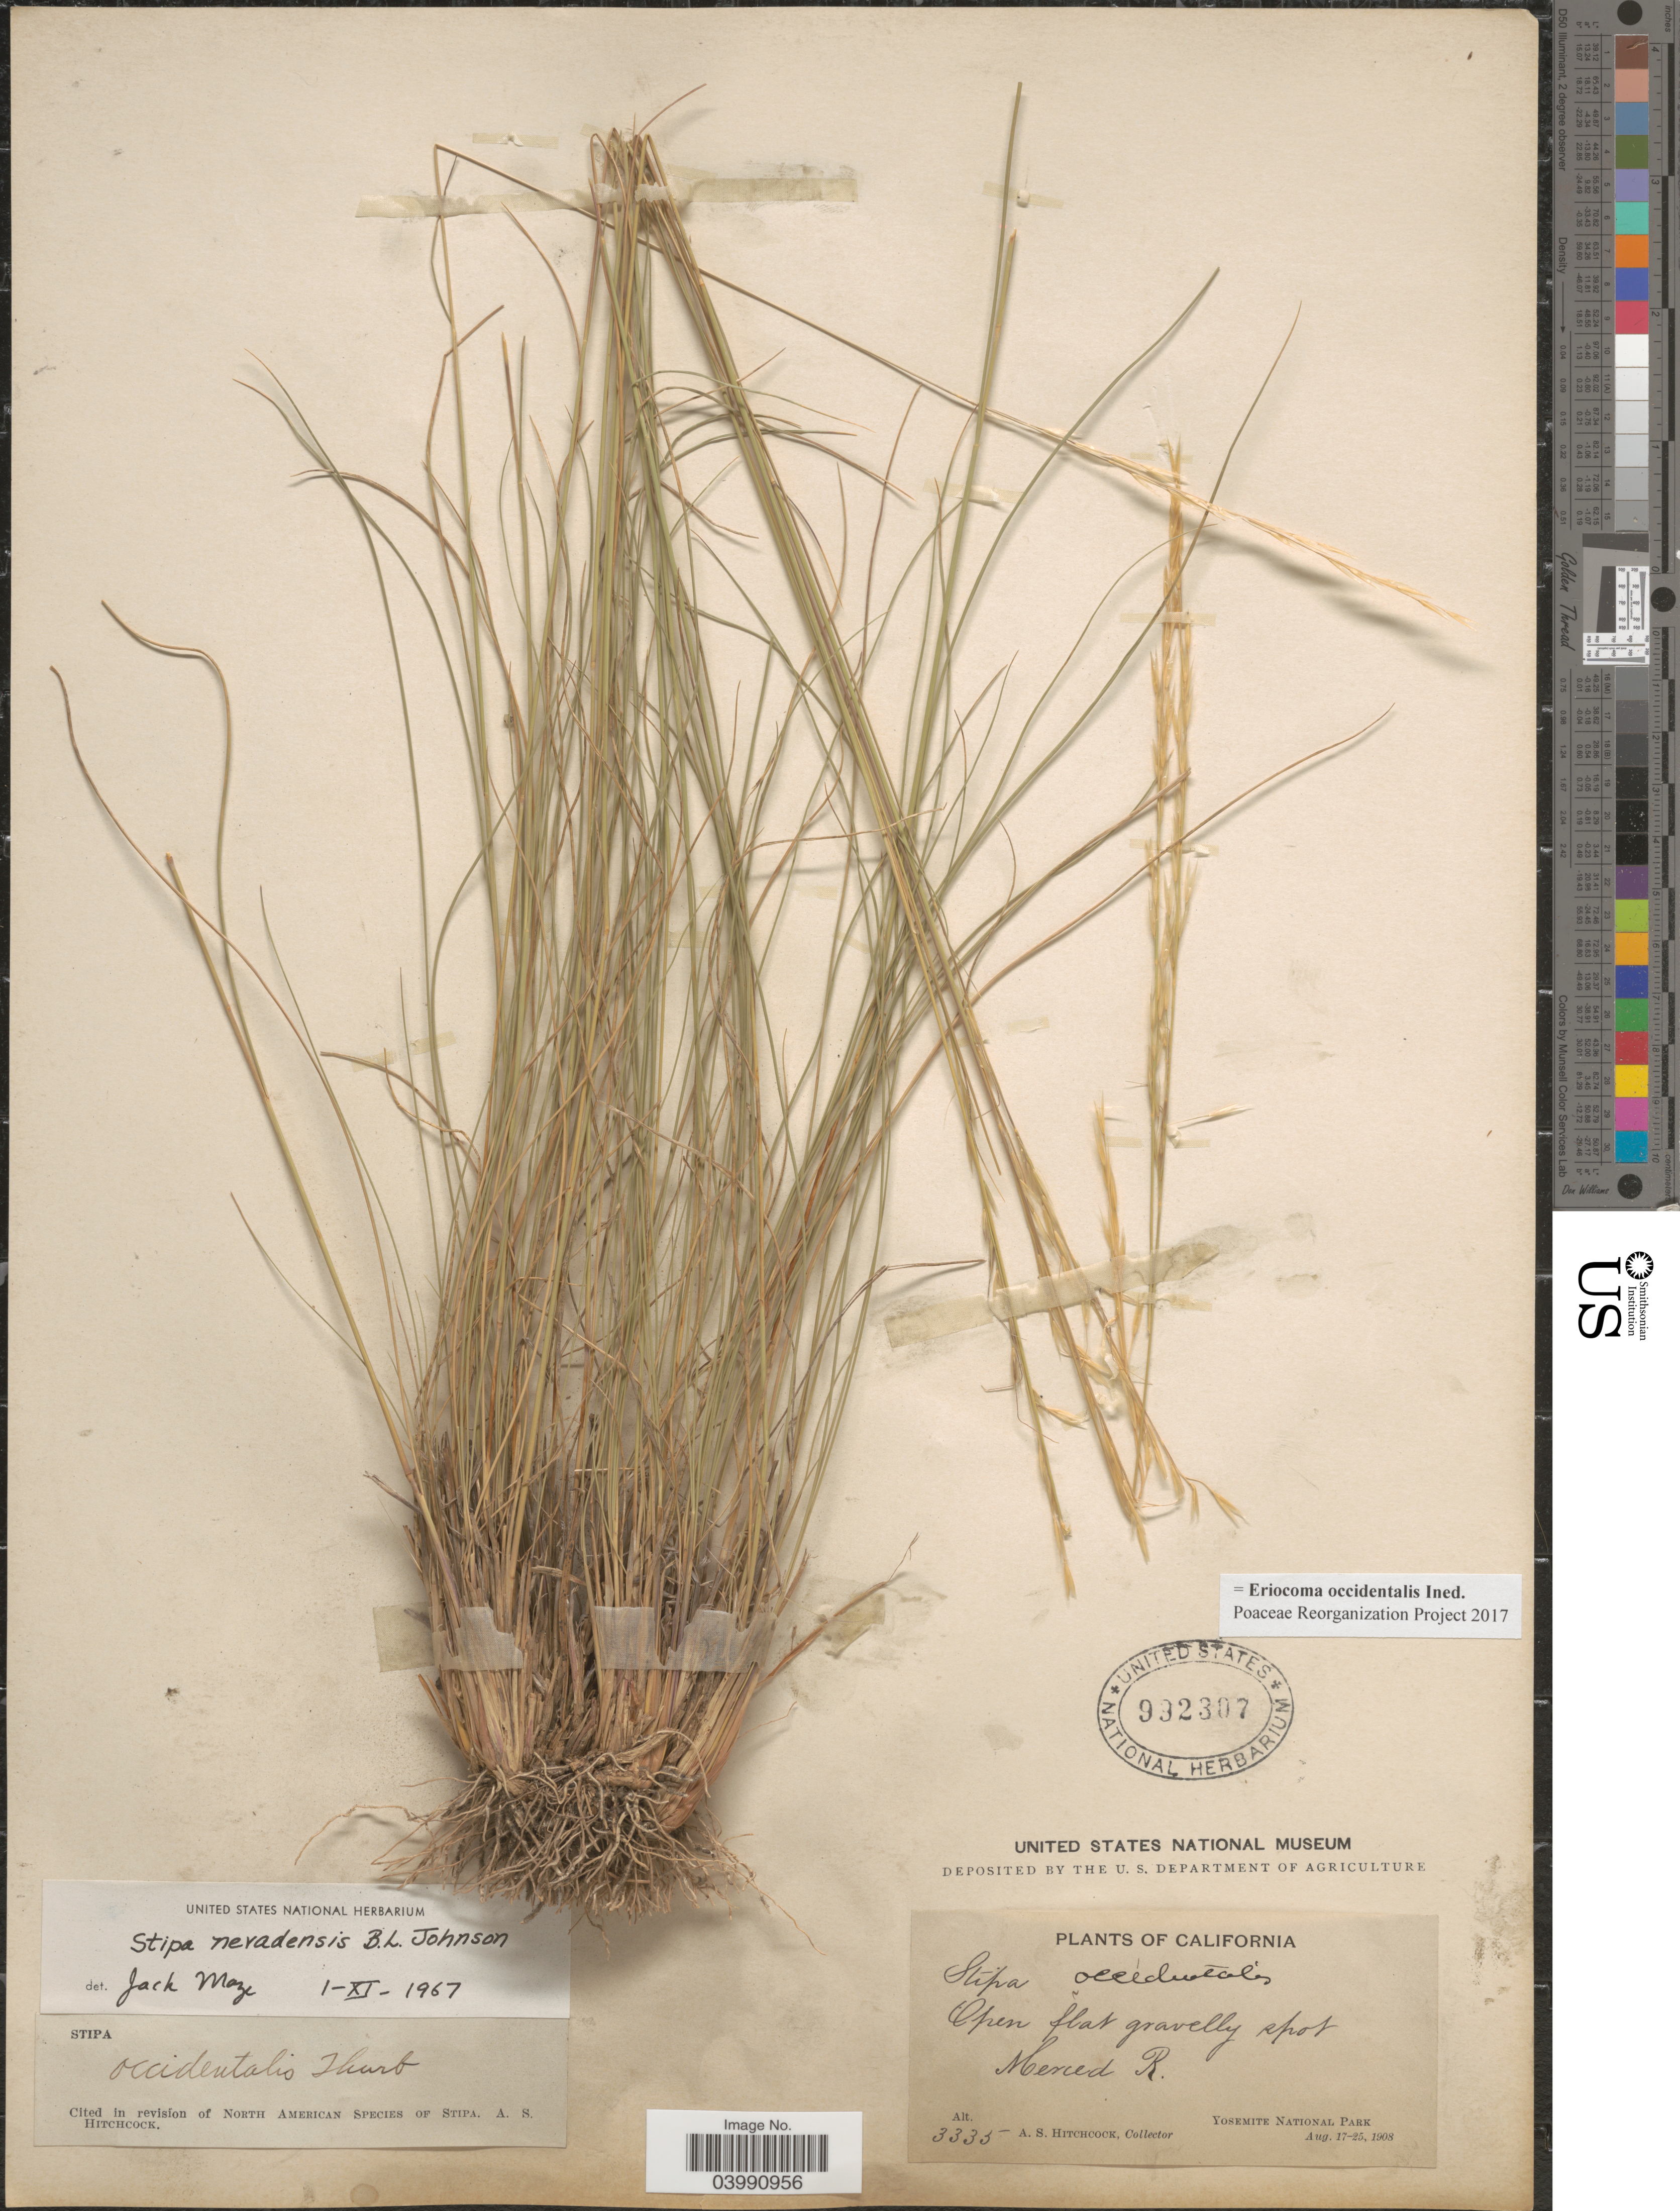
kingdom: Plantae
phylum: Tracheophyta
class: Liliopsida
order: Poales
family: Poaceae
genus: Eriocoma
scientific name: Eriocoma occidentalis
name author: (Thurb. ex S. Watson) Romasch.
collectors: A. S. Hitchcock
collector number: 3335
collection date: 1908-08-17/1908-08-25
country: United States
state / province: California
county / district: Mariposa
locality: Open flat gravelly spot Merced R. Yosemite National Park.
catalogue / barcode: US 992307